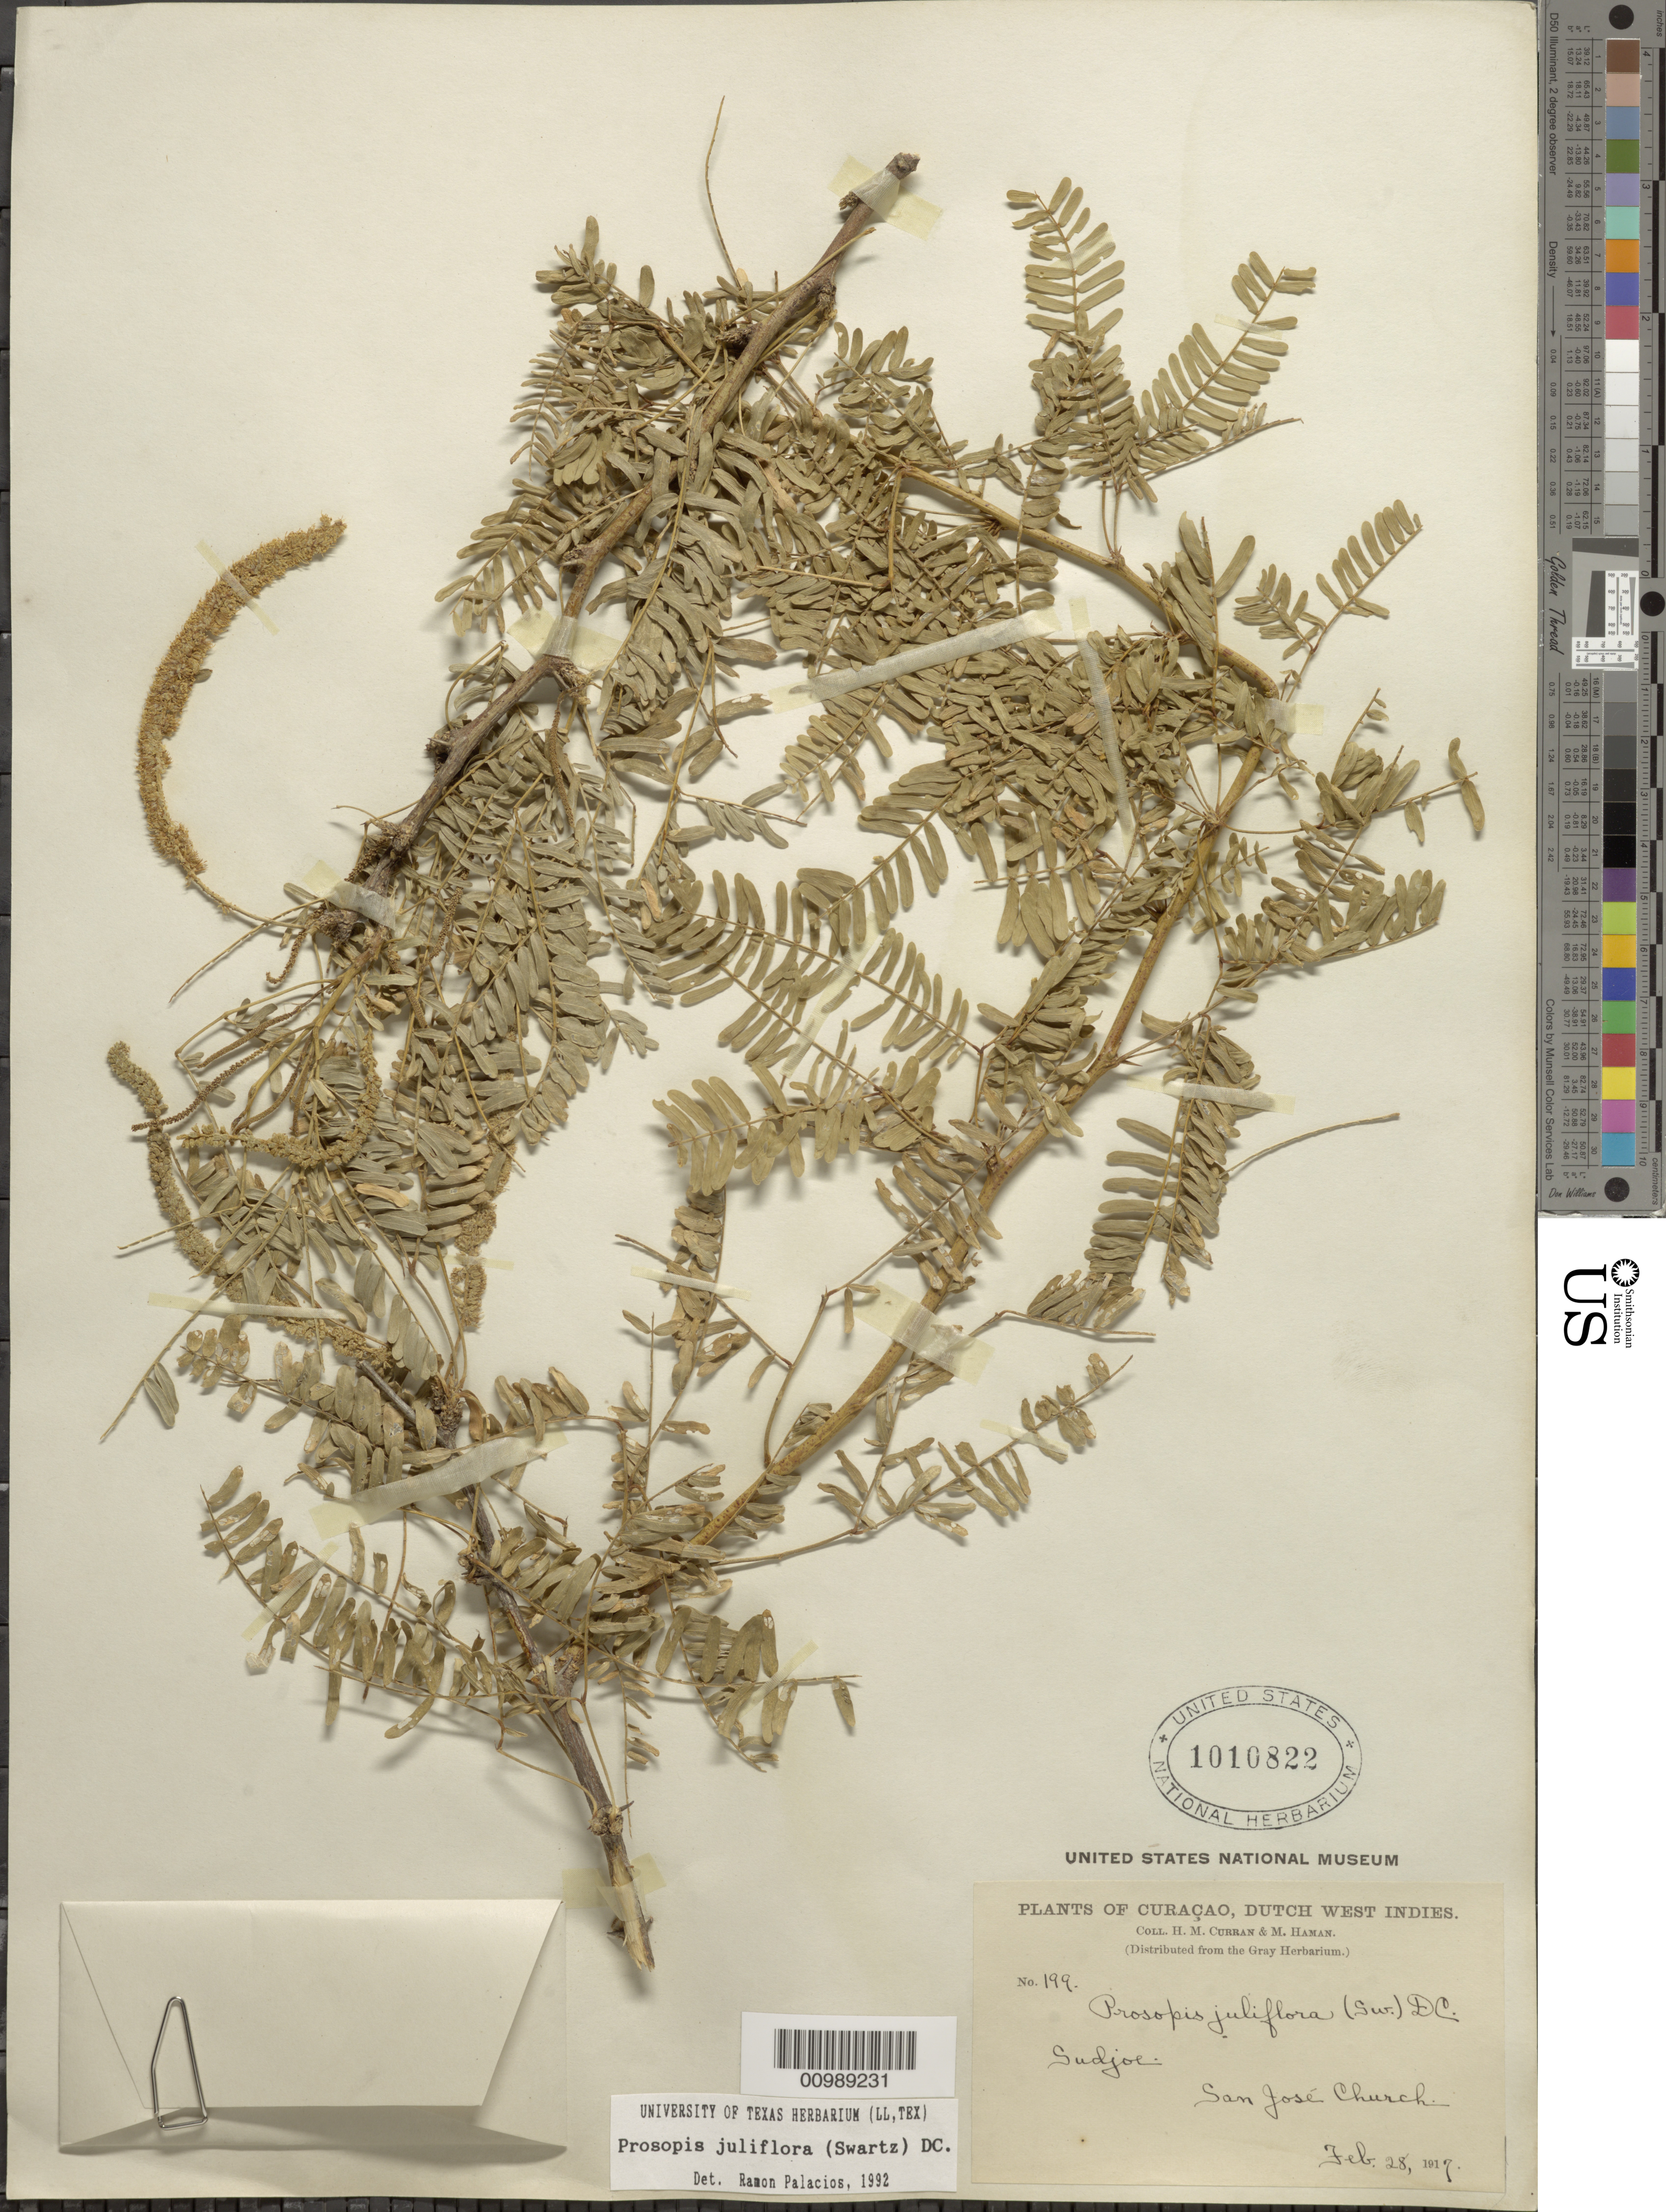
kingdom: Plantae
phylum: Tracheophyta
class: Magnoliopsida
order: Fabales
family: Fabaceae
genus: Neltuma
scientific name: Neltuma juliflora var. juliflora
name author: (Sw.) Raf.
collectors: H. M. Curran & M. Haman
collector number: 199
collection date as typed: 28 Feb 1917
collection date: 1917-02-28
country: Curaçao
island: Curaçao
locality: Sudjoe, San Jose Church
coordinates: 0 N, 0 E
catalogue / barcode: US 1010822